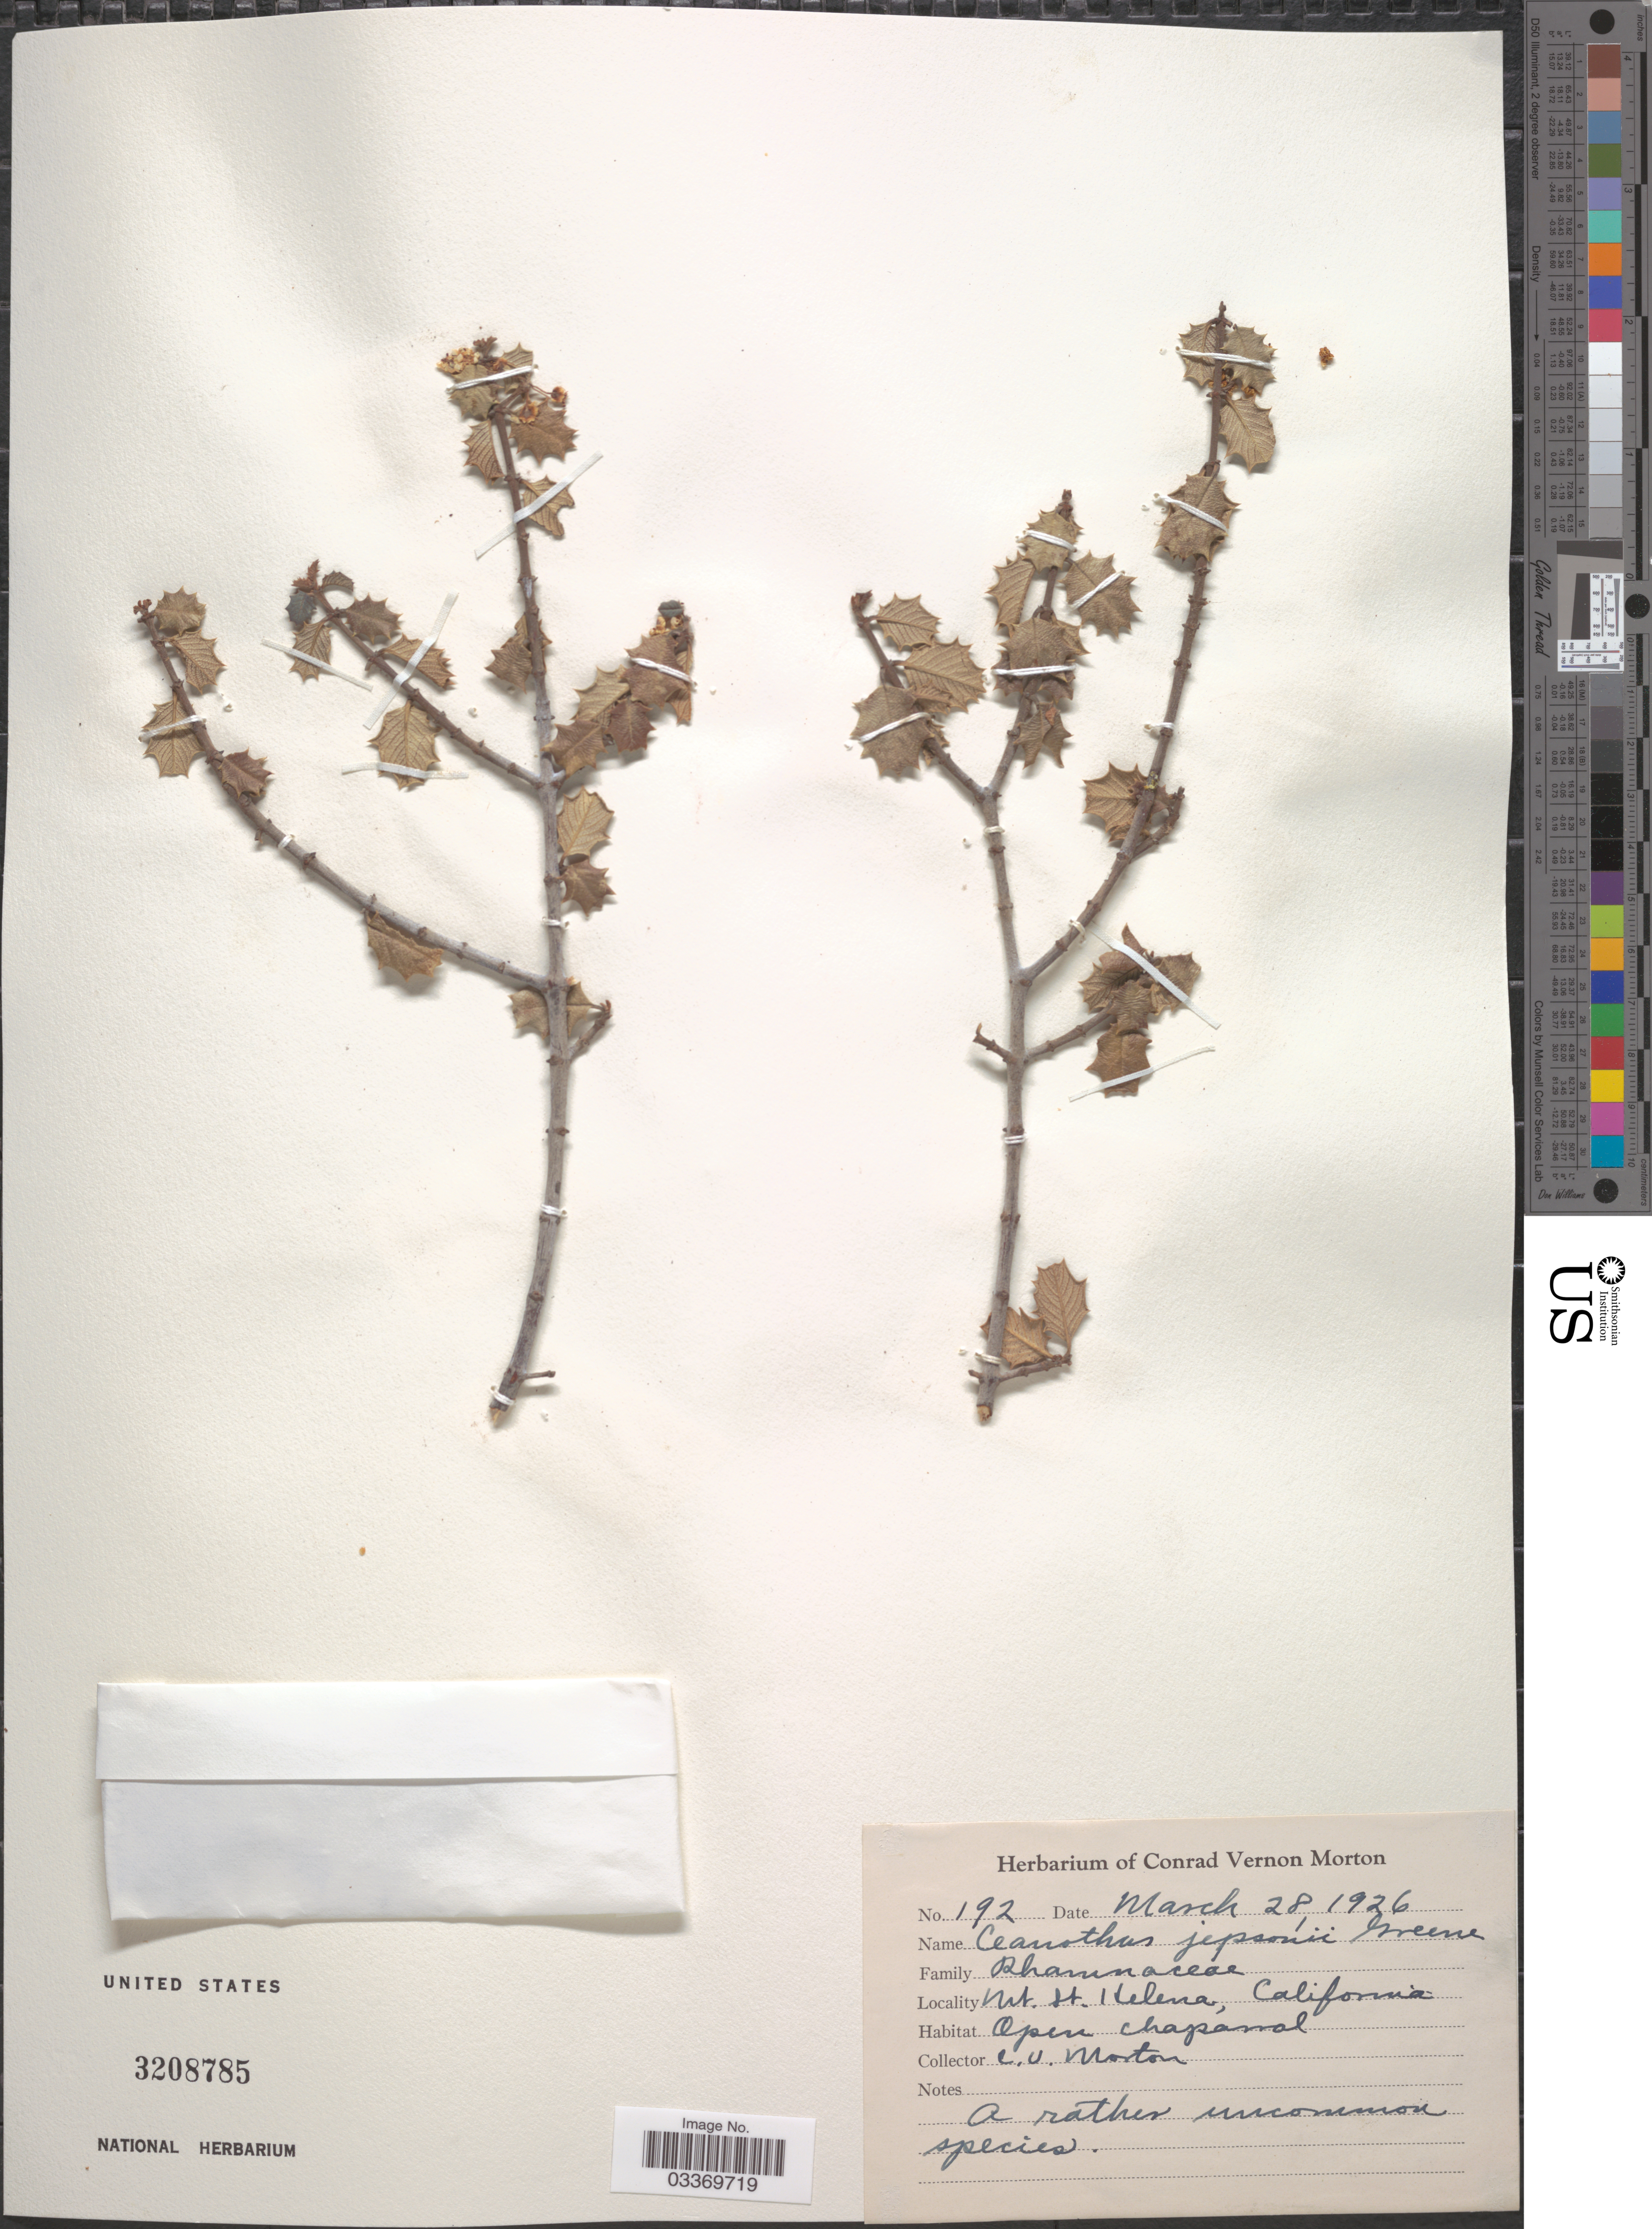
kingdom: Plantae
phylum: Tracheophyta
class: Magnoliopsida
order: Rosales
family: Rhamnaceae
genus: Ceanothus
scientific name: Ceanothus jepsonii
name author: Greene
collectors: C. V. Morton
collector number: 192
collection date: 1926-03-28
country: United States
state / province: California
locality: Mt. St. Helena.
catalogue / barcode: US 3208785